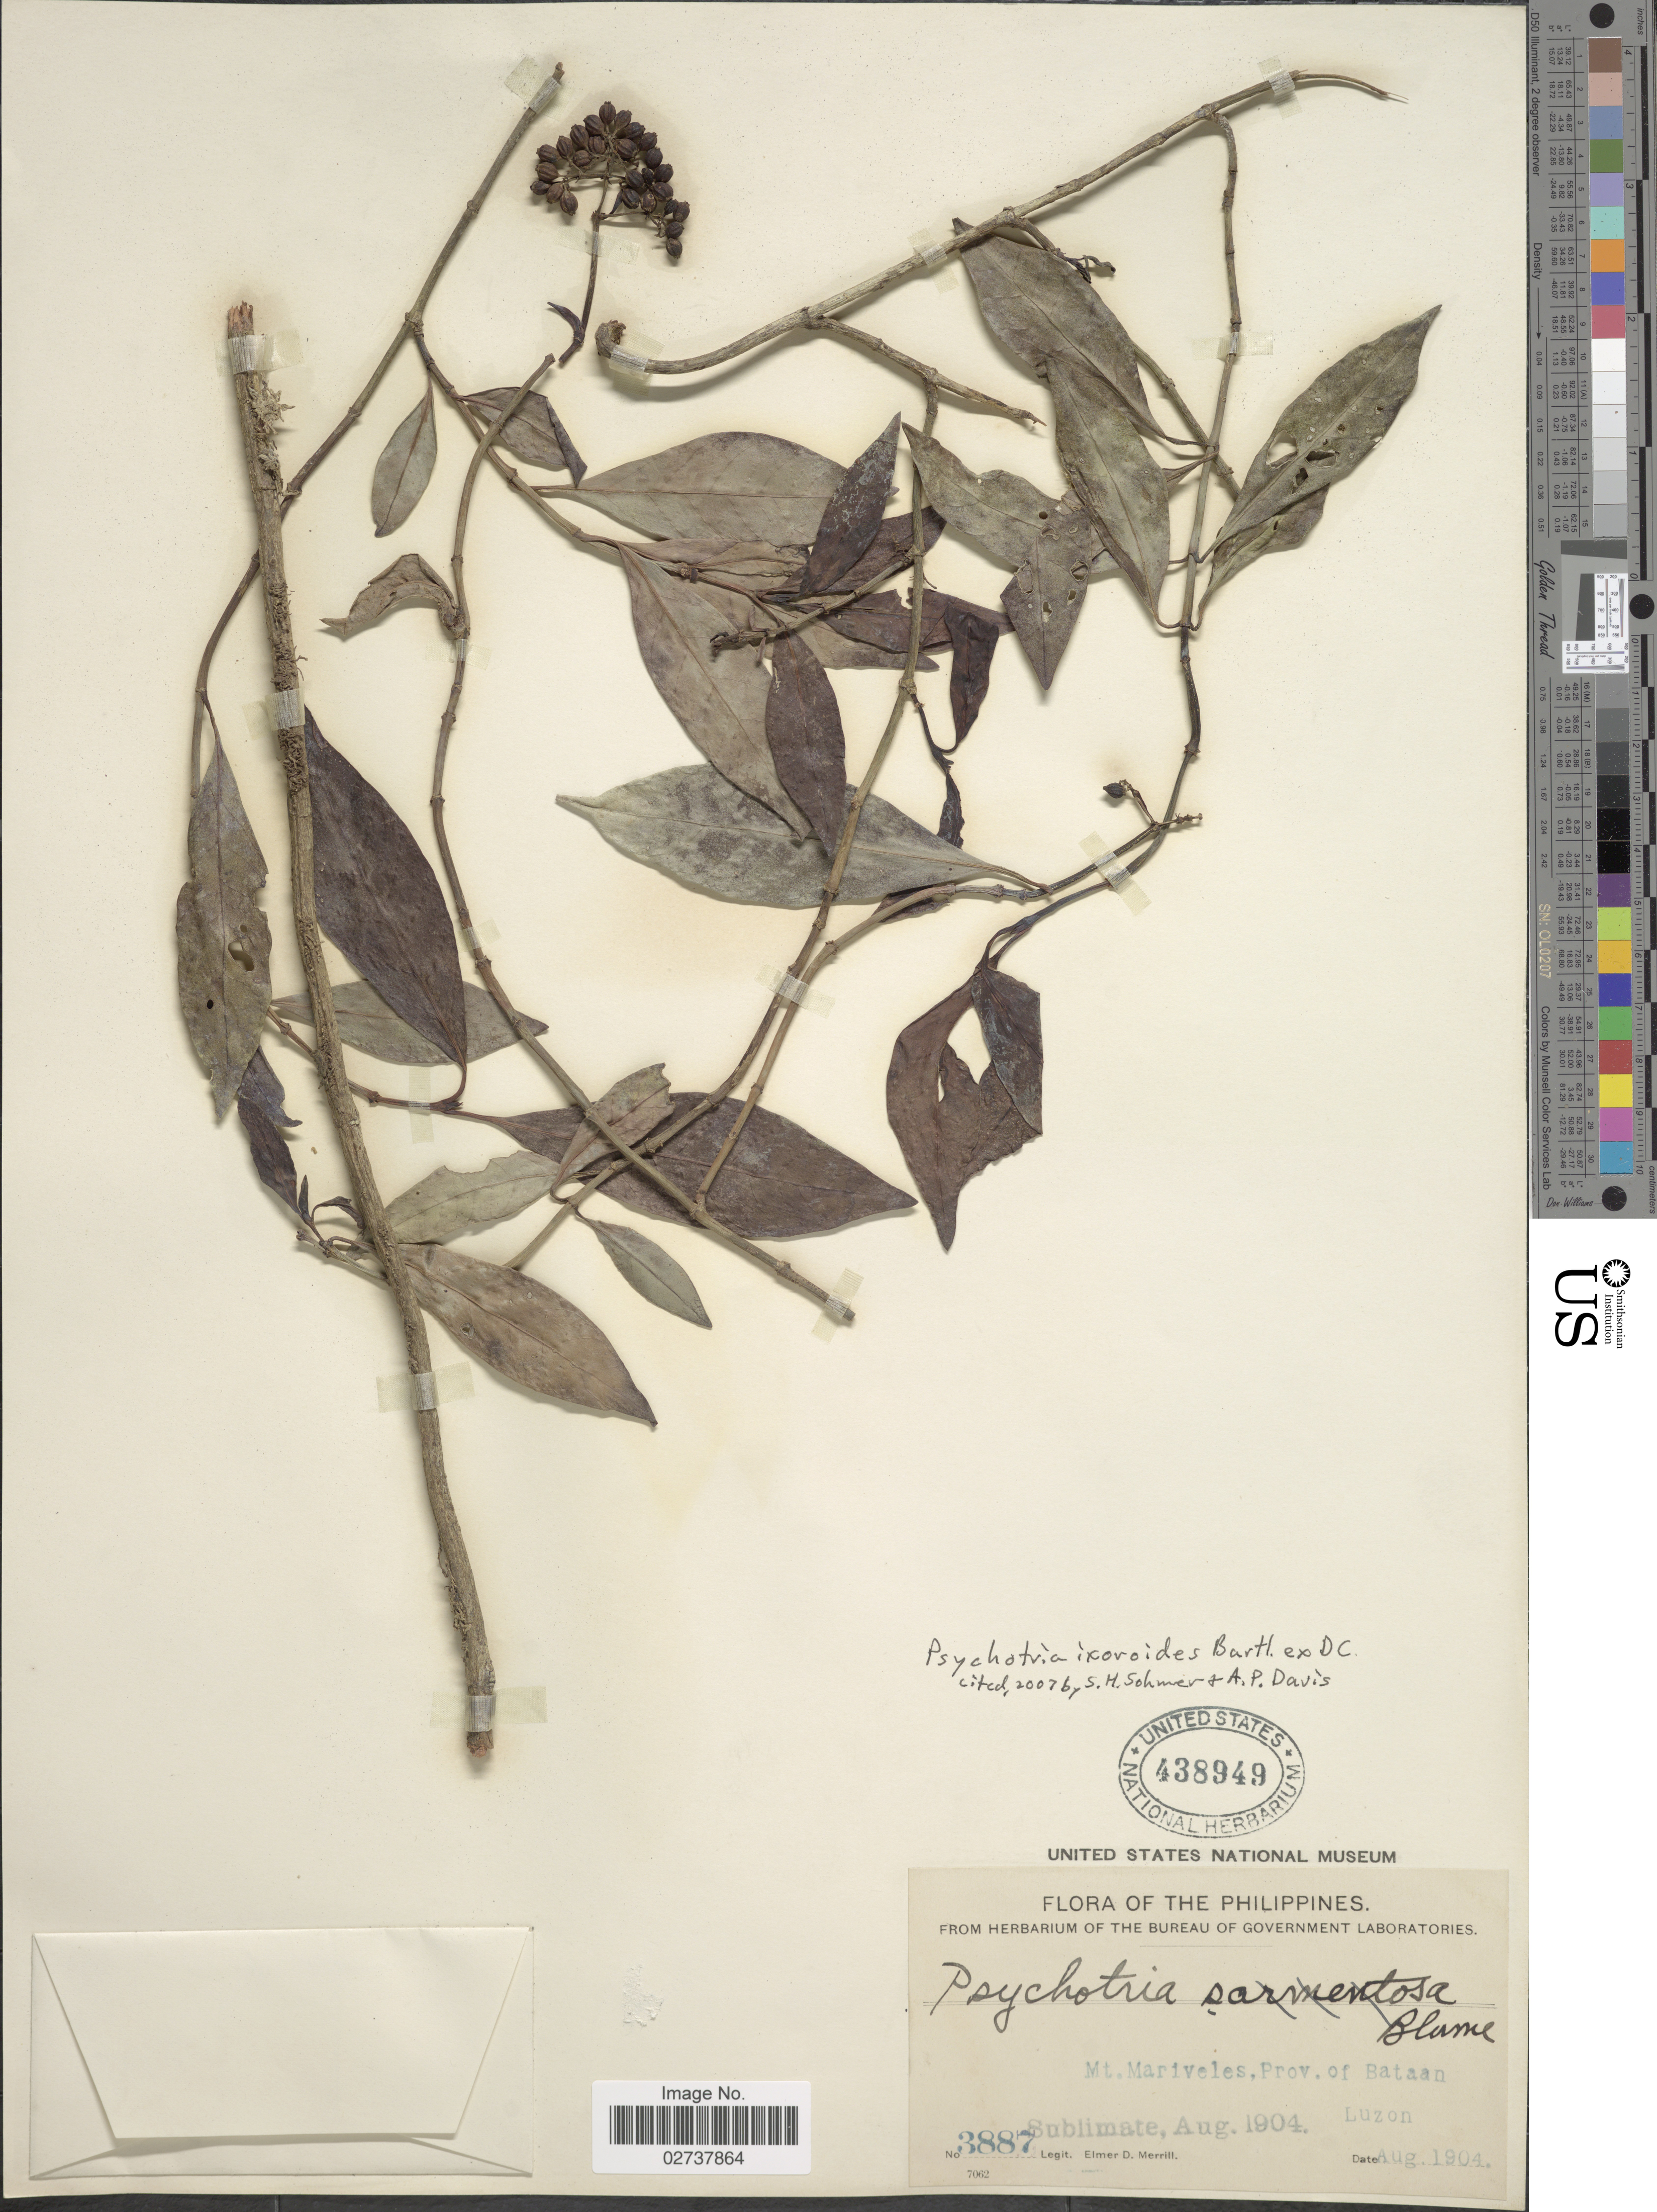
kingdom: Plantae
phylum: Tracheophyta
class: Magnoliopsida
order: Gentianales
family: Rubiaceae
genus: Psychotria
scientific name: Psychotria ixoroides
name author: Bartl. ex DC.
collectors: E. D. Merrill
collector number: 3887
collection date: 1904-08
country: Philippines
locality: Mt. Mariveles, Prov. of Bataan, Luzon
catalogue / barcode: US 438949